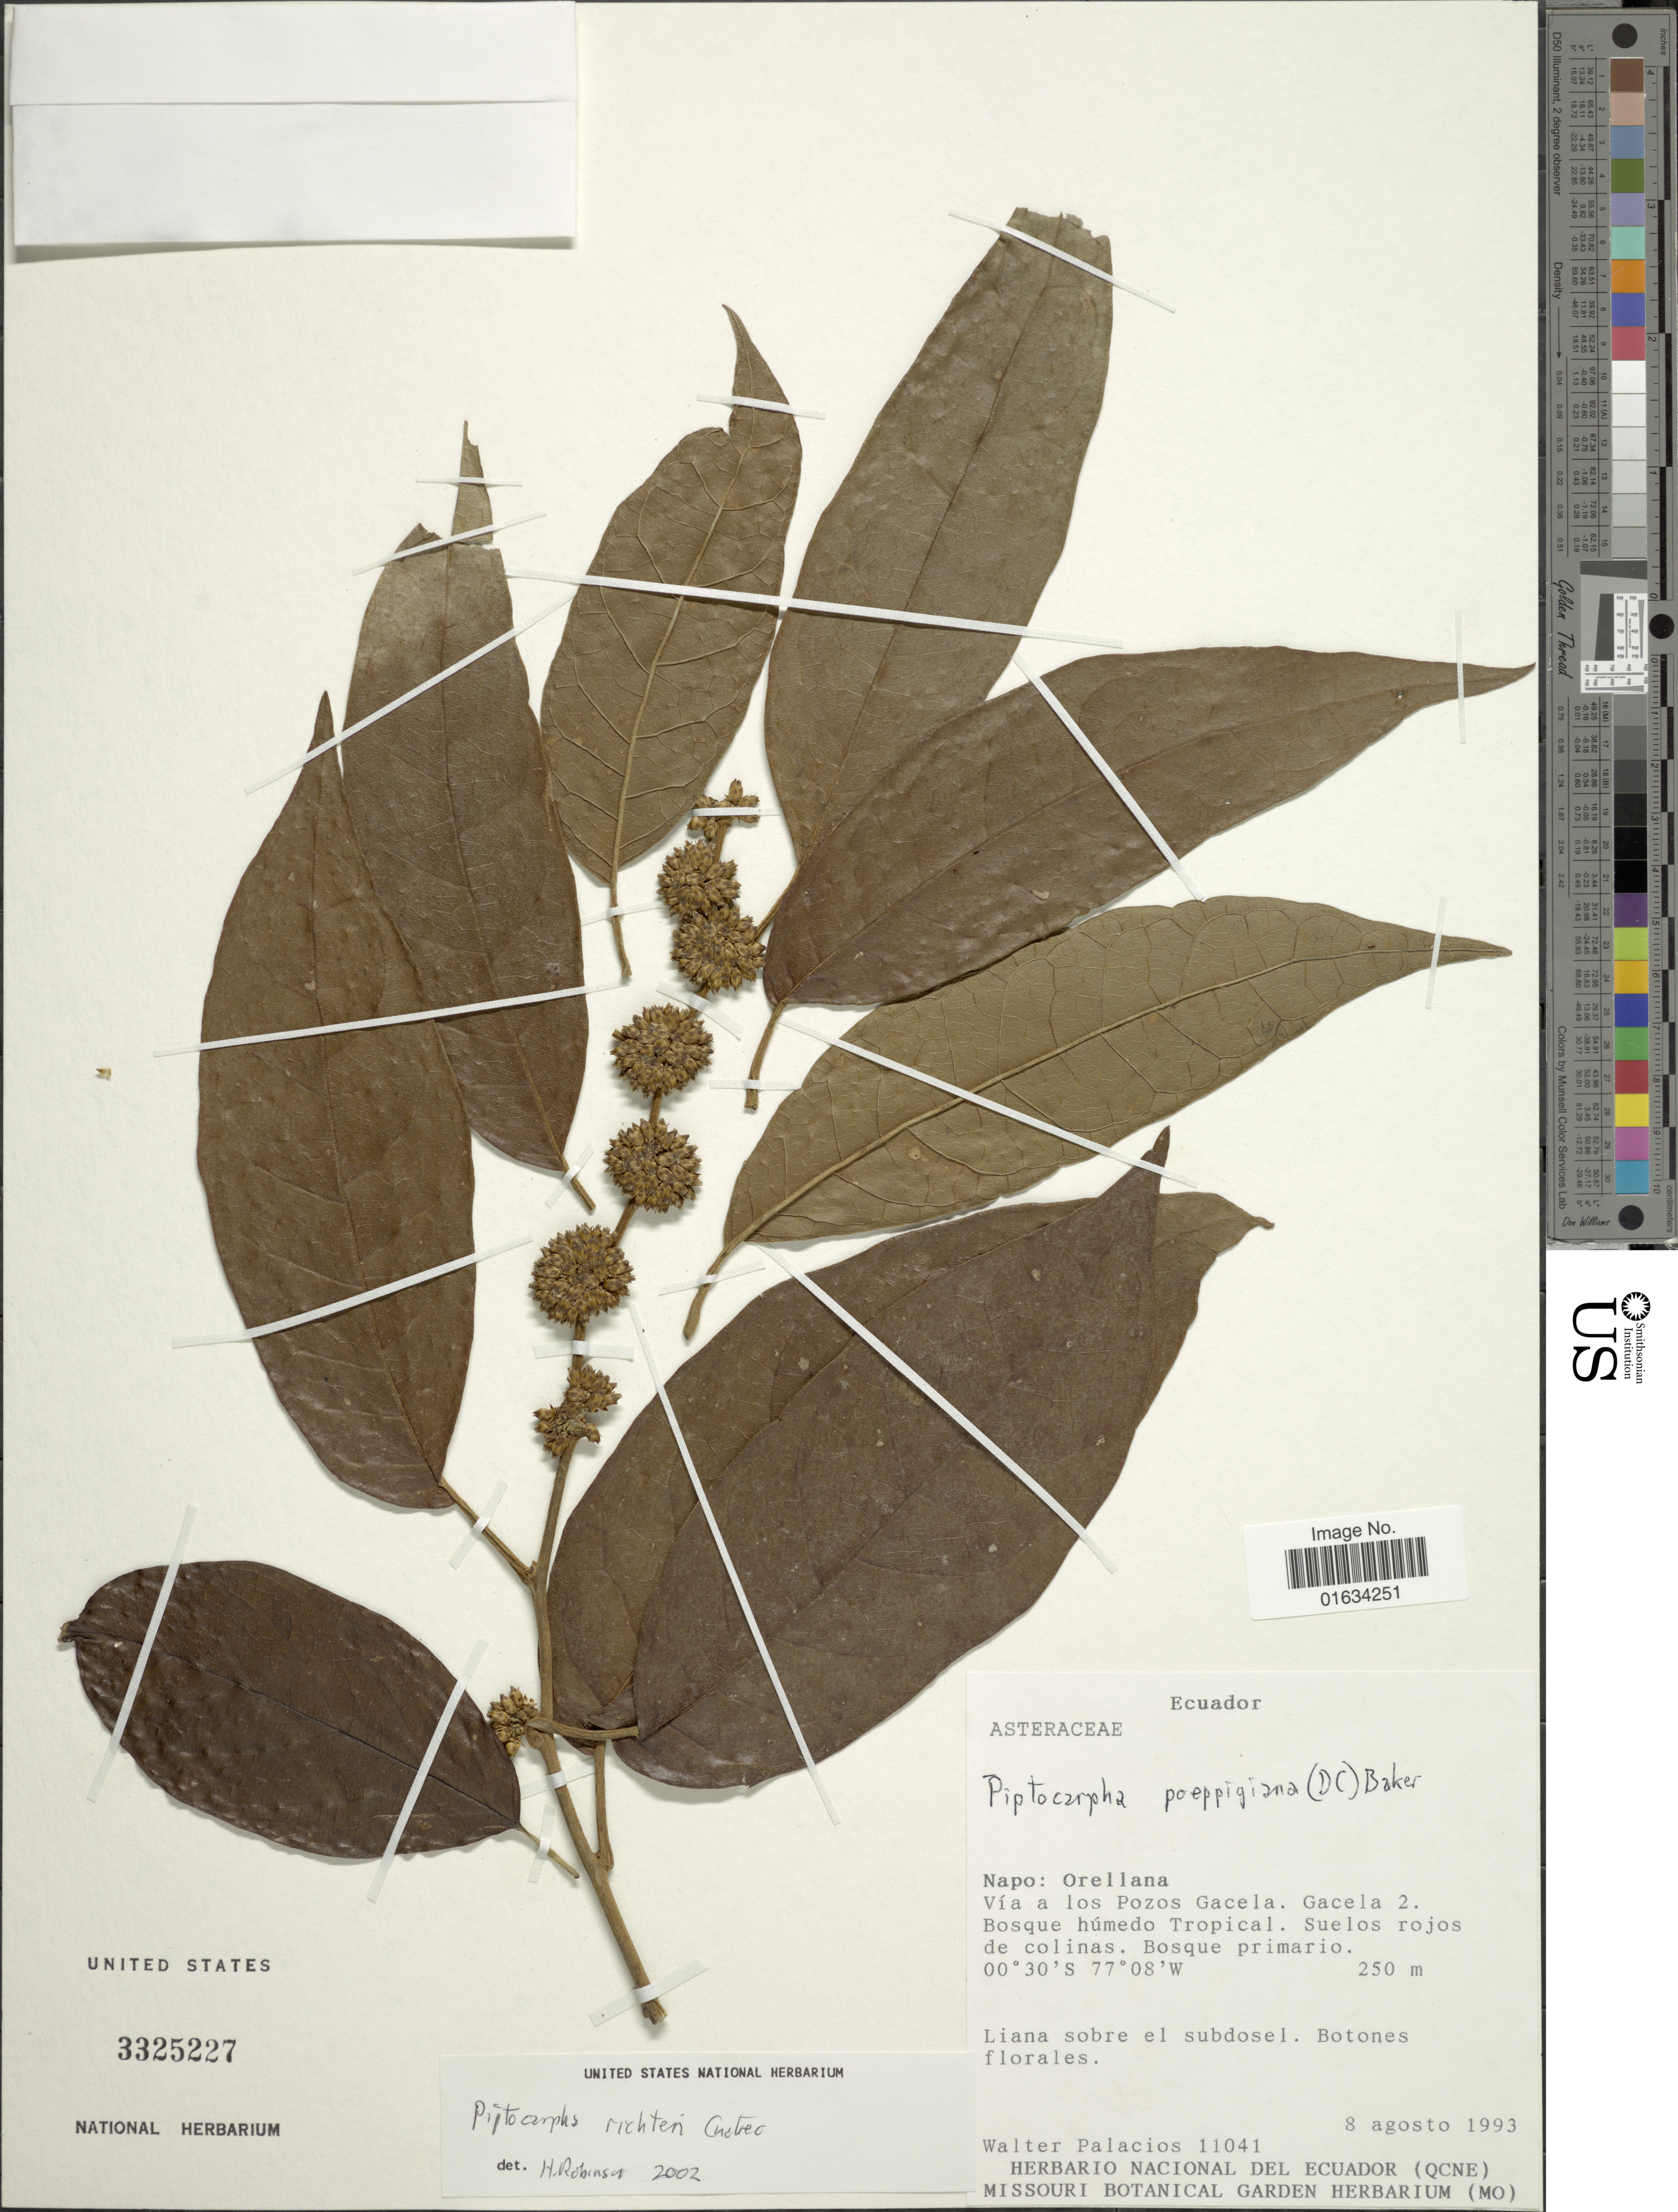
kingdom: Plantae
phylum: Tracheophyta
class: Magnoliopsida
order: Asterales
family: Asteraceae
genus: Piptocarpha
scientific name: Piptocarpha richteri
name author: Cuatrec.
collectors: W. Palacios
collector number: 11041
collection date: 1993-08-08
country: Ecuador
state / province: Napo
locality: Orellana. Vía a los Pozos Gacela. Gacela 2.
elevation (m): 250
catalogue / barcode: US 3325227